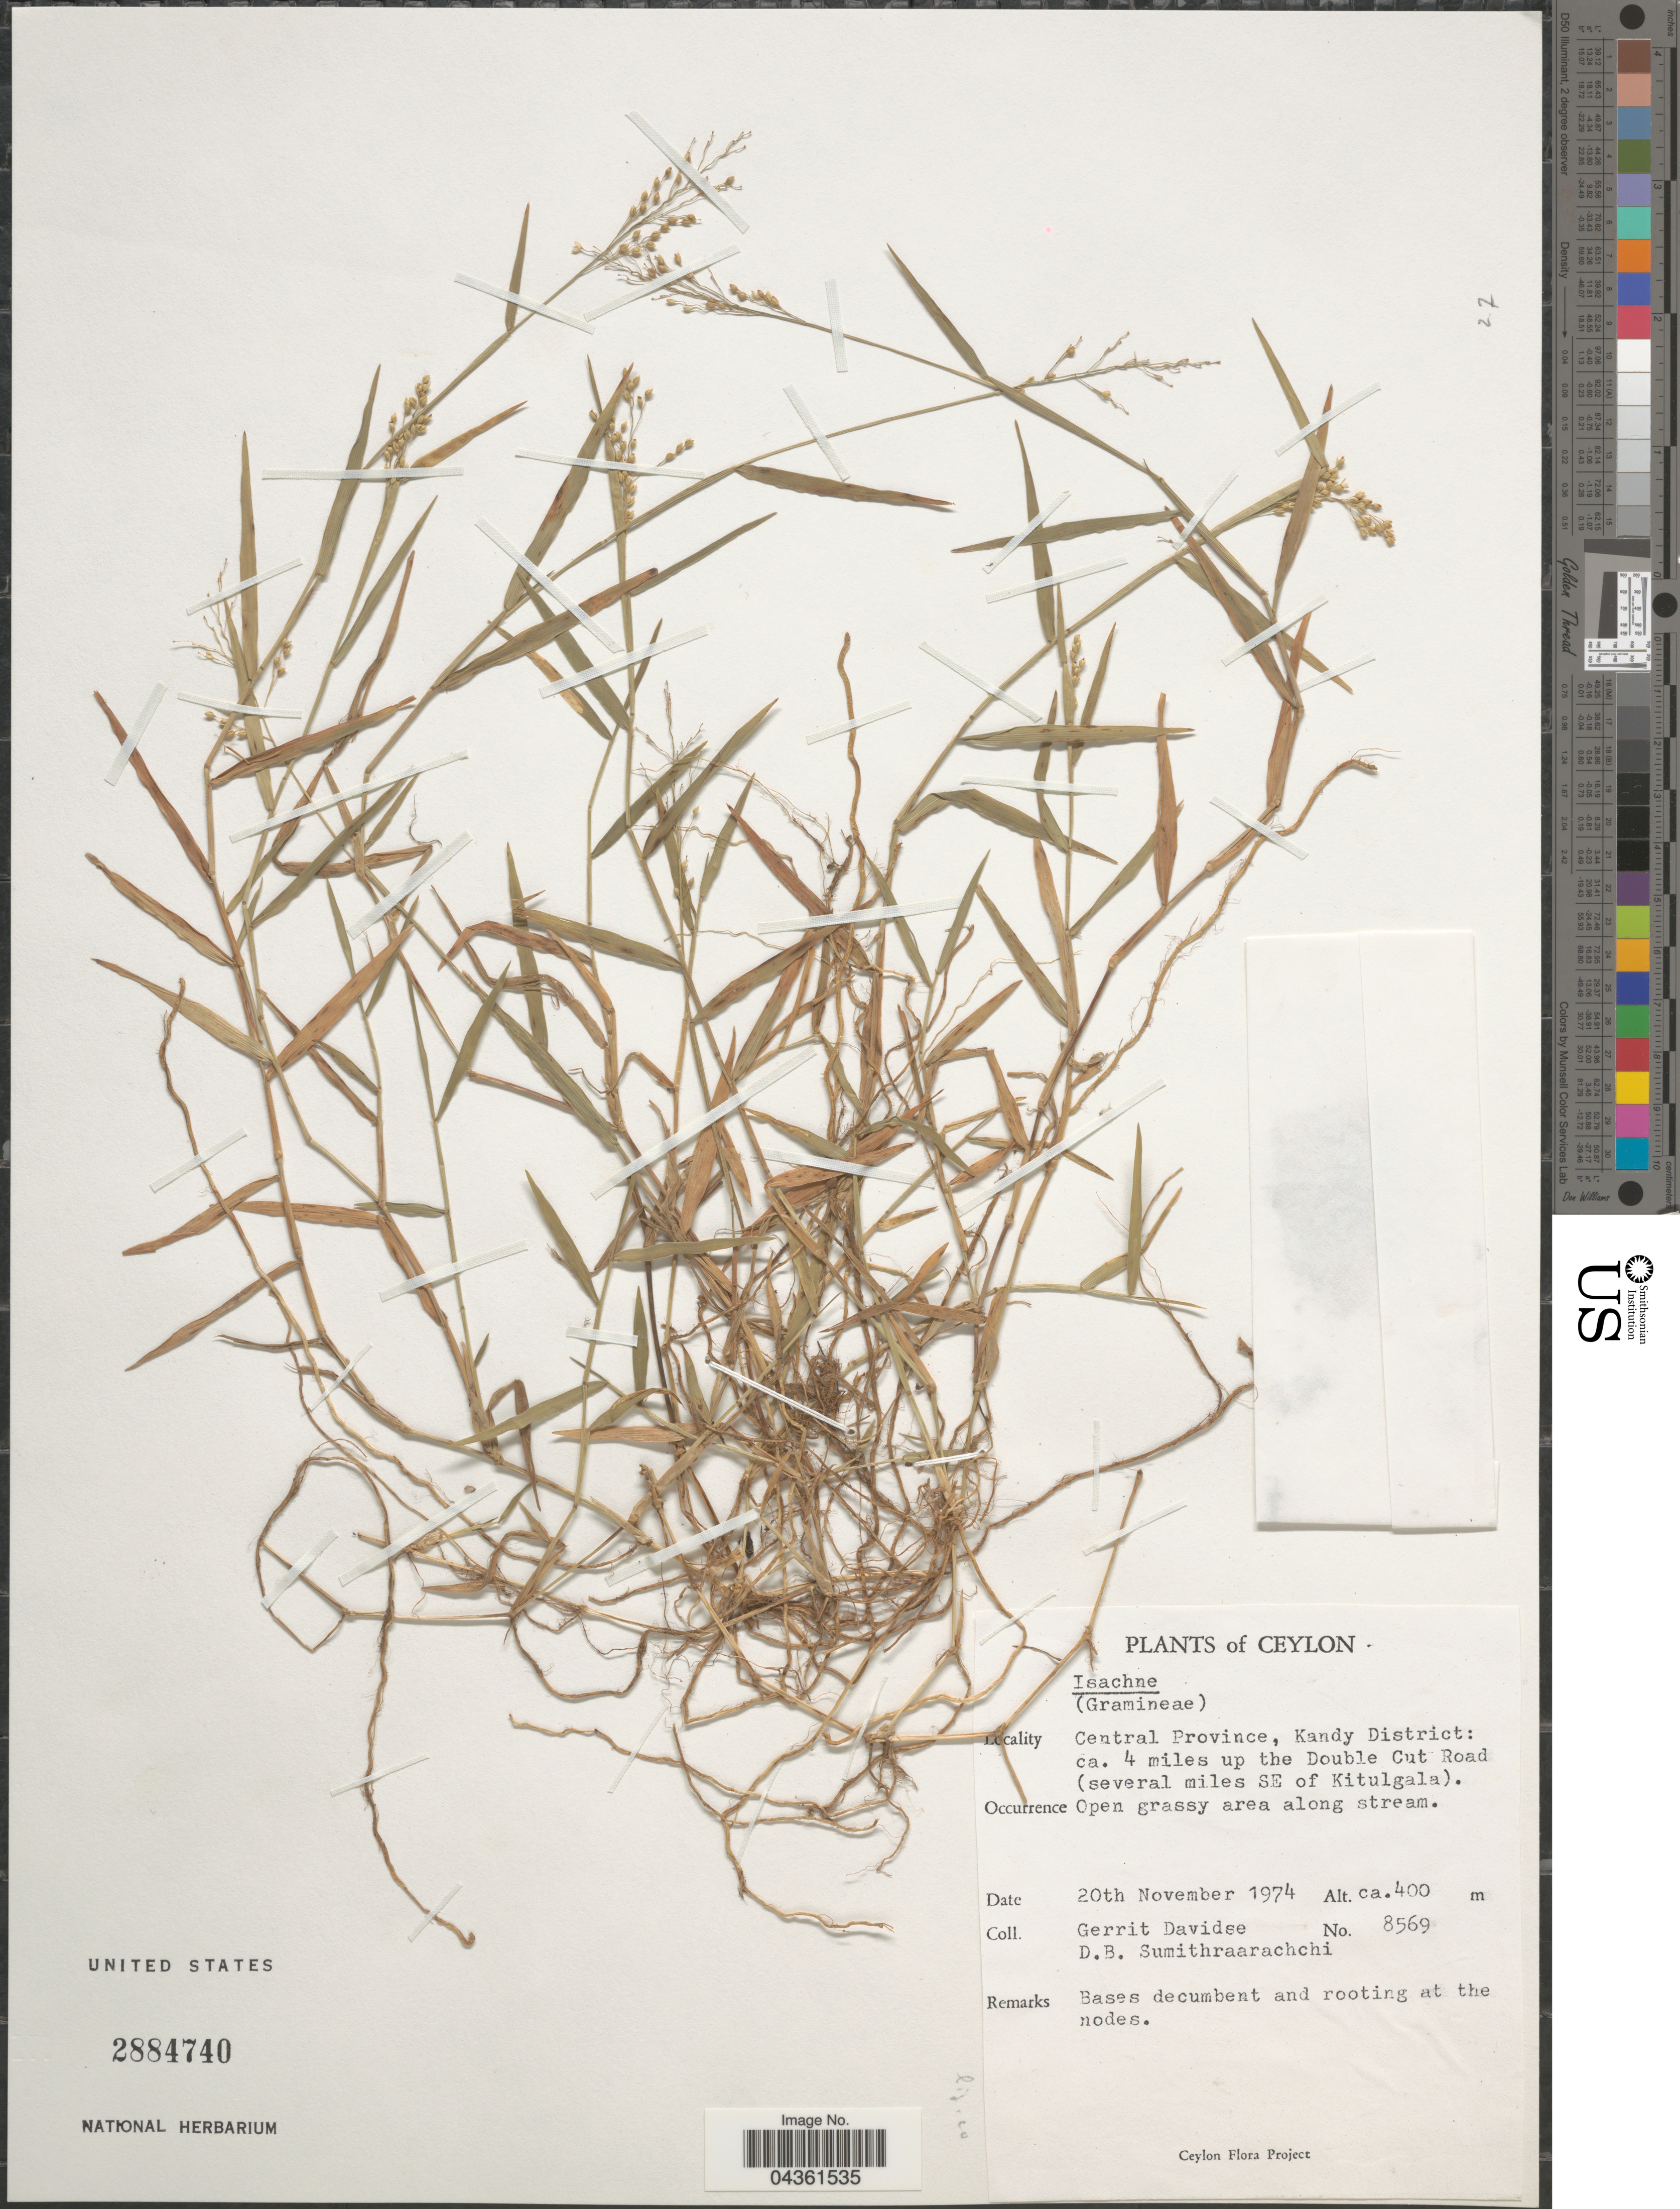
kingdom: Plantae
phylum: Tracheophyta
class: Liliopsida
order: Poales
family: Poaceae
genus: Isachne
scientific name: Isachne globosa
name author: (Thunb.) Kuntze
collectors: G. Davidse & D. B. Sumithraarachchi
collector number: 8569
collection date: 1974-11-20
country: Sri Lanka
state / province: Central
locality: Ceylon. Kandy District: ca. 4 miles up the Double Cut Road (several miles SE of Kitulgala).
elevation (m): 400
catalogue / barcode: US 2884740